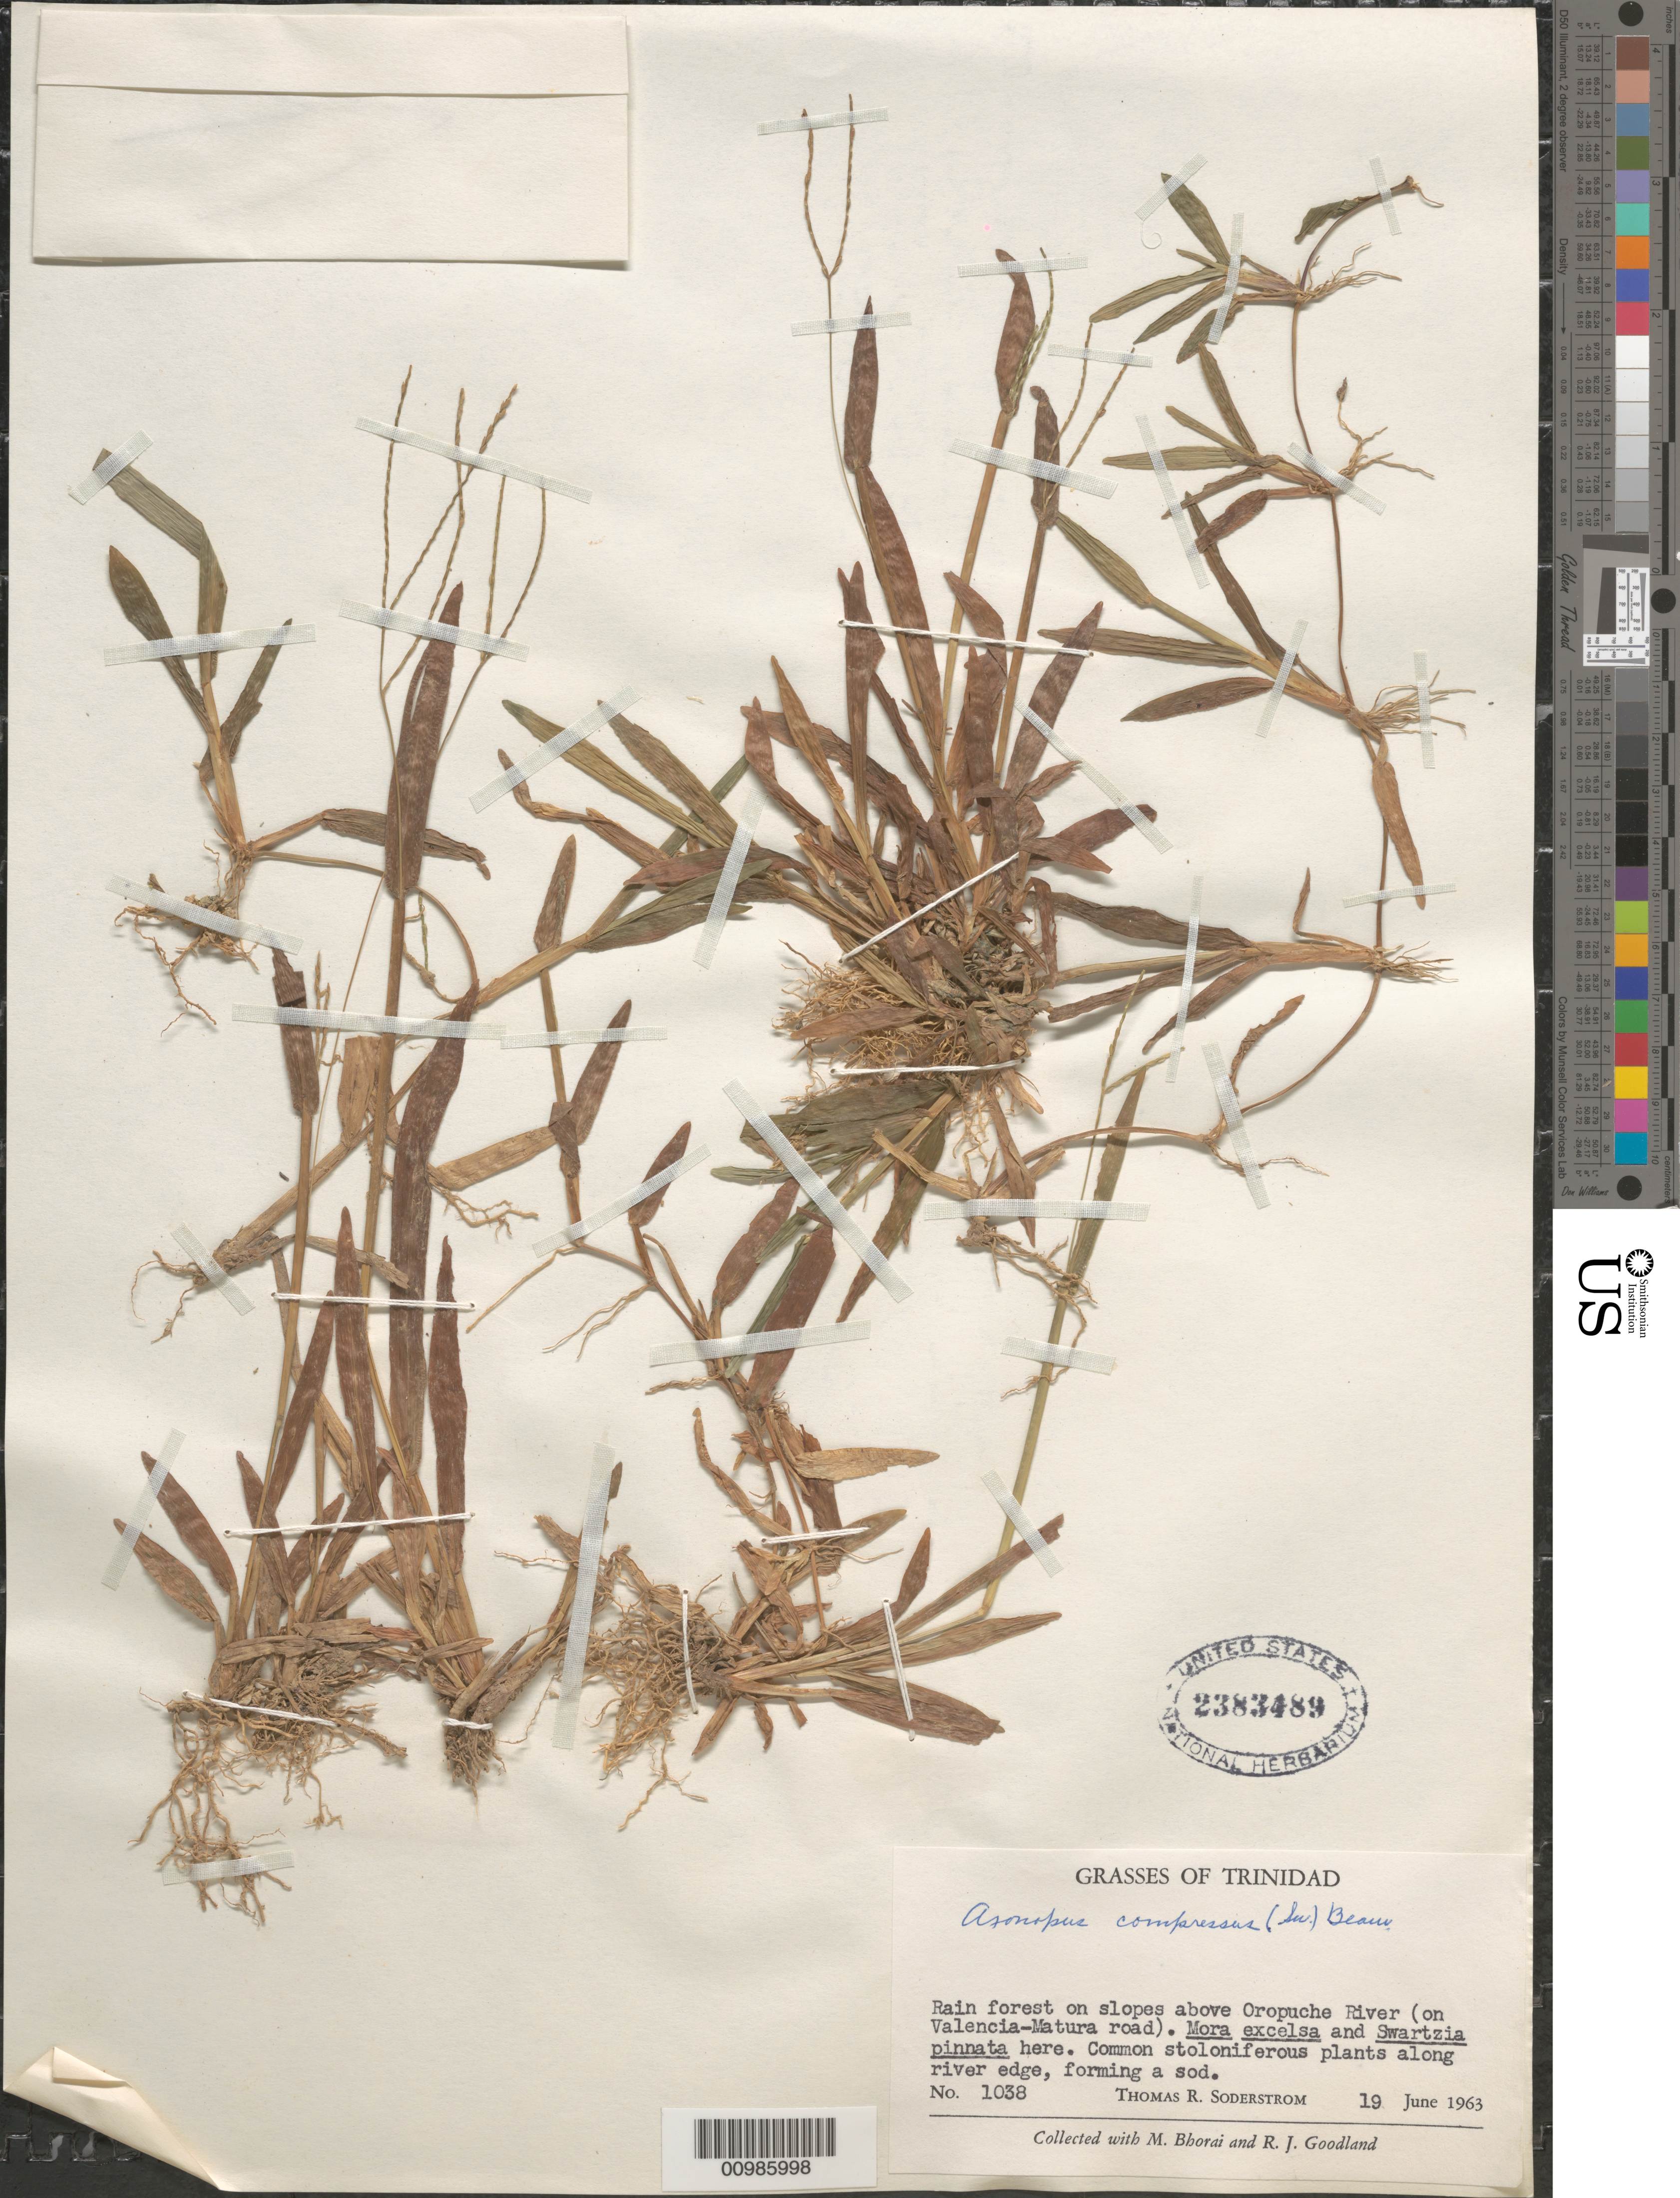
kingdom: Plantae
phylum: Tracheophyta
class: Liliopsida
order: Poales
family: Poaceae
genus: Axonopus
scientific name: Axonopus compressus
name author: (Sw.) P. Beauv.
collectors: T. R. Soderstrom, M. Bhorai & R. Goodland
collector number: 1038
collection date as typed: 19 Jun 1963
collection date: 1963-06-19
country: Trinidad and Tobago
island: Trinidad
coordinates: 0 N, 0 E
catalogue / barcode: US 2383489